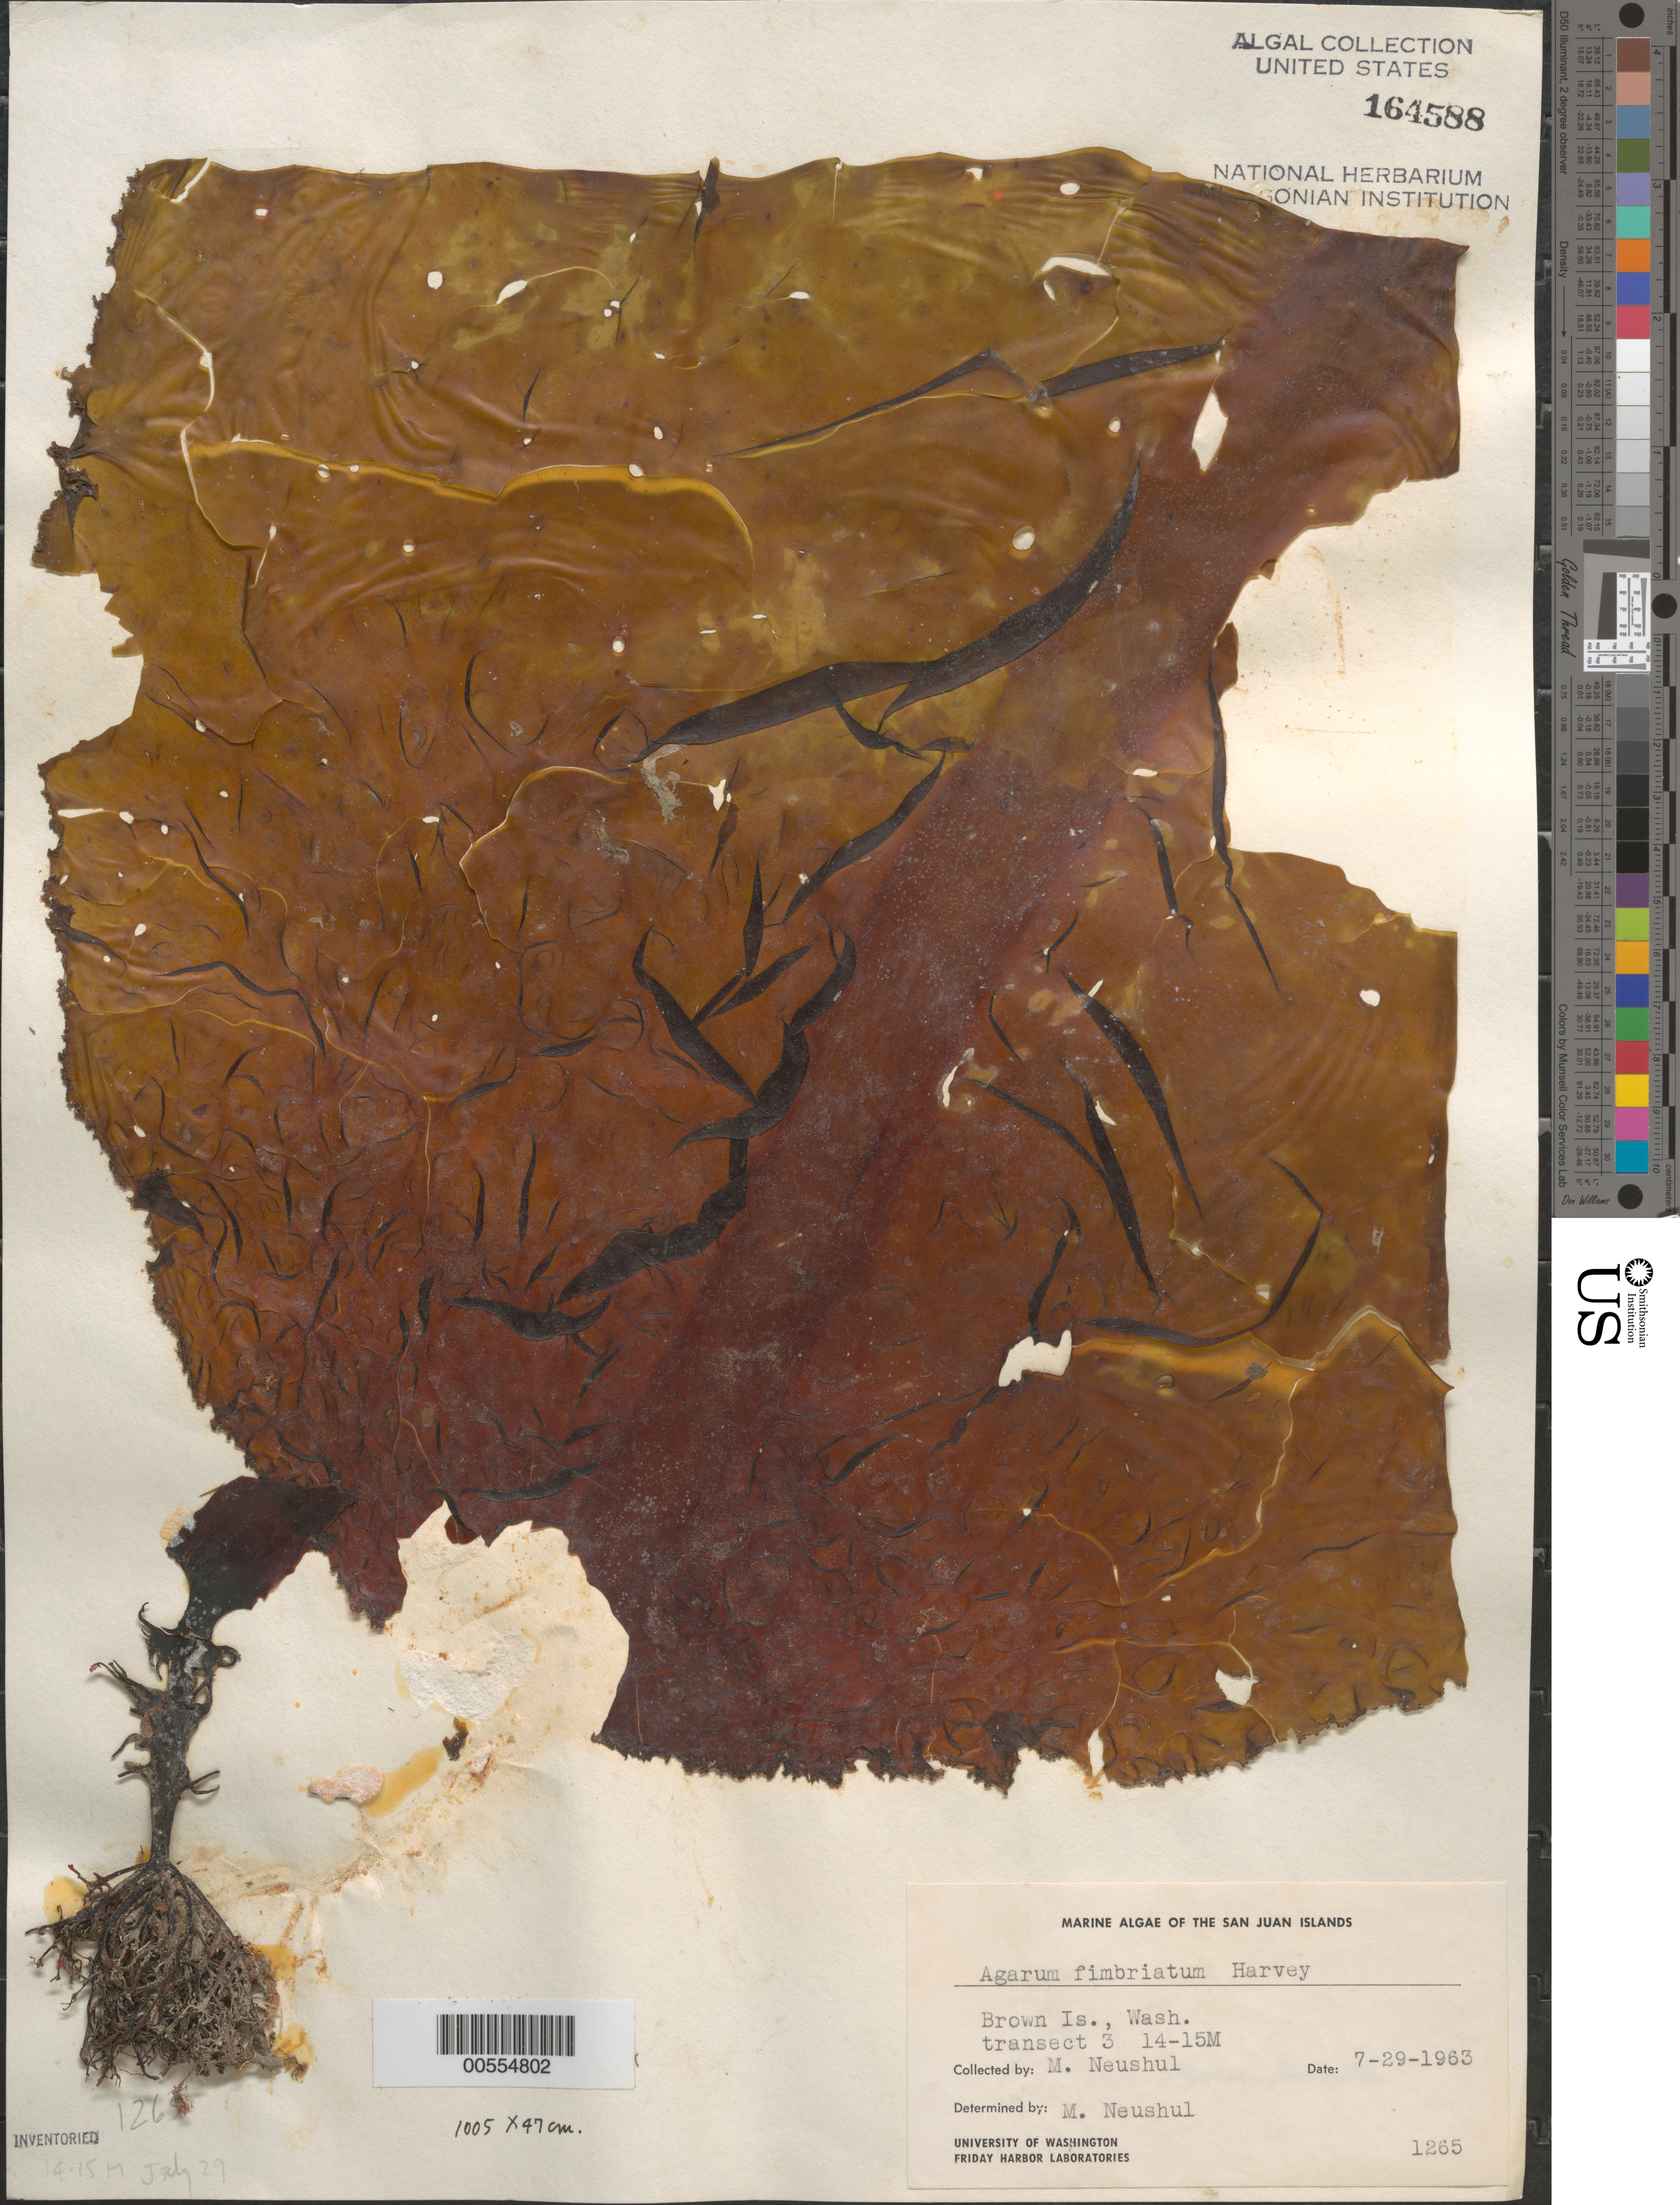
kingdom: Chromista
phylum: Ochrophyta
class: Phaeophyceae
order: Laminariales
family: Agaraceae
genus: Neoagarum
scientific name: Neoagarum fimbriatum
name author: (Harvey) H.Kawai & Hanyuda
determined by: Algae name updating Project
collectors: M. Neushul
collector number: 1265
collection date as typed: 29 Jul 1963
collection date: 1963-07-29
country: United States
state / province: Washington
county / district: San Juan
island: Brown Island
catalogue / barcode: US 164588